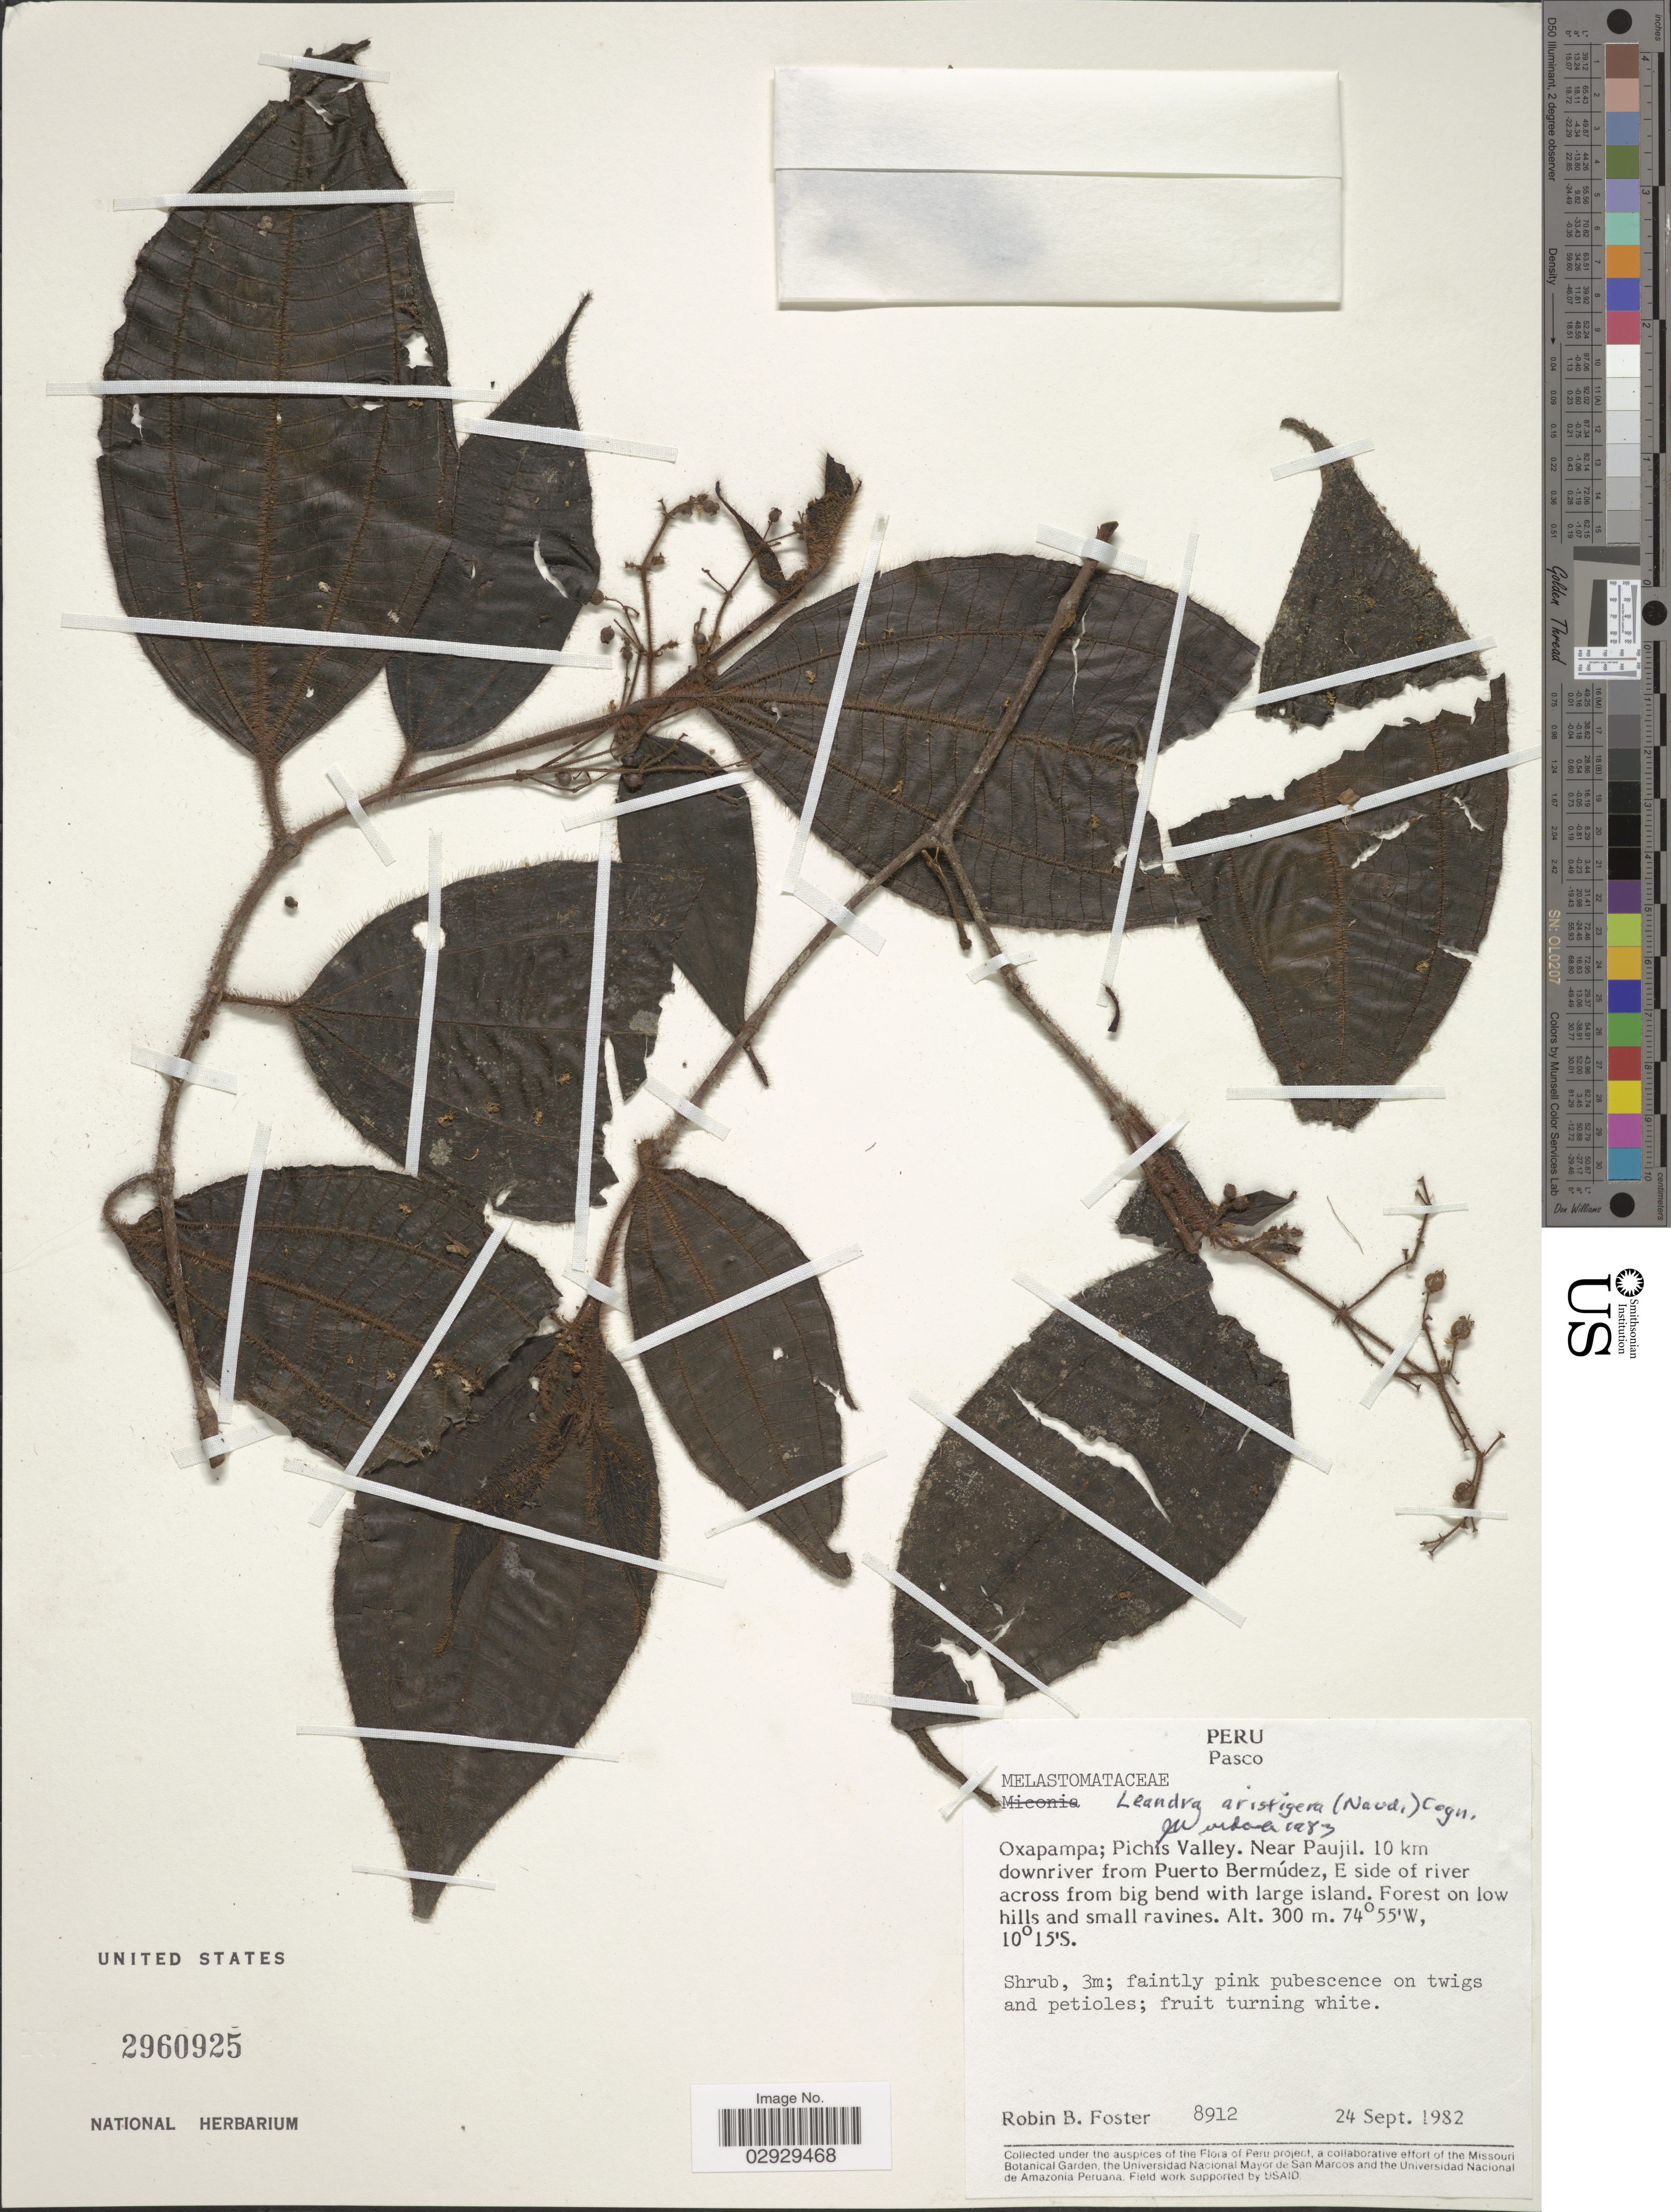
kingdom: Plantae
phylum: Tracheophyta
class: Magnoliopsida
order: Myrtales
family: Melastomataceae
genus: Leandra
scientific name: Leandra aristigera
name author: (Naudin) Cogn.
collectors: R. B. Foster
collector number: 8912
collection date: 1982-09-24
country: Peru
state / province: Pasco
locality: Oxapampa; Pichis Valley. Near Paujil. 10 km downriver from Puerto Bermúdez, E side of river across from big bend large island.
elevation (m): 300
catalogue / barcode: US 2960925